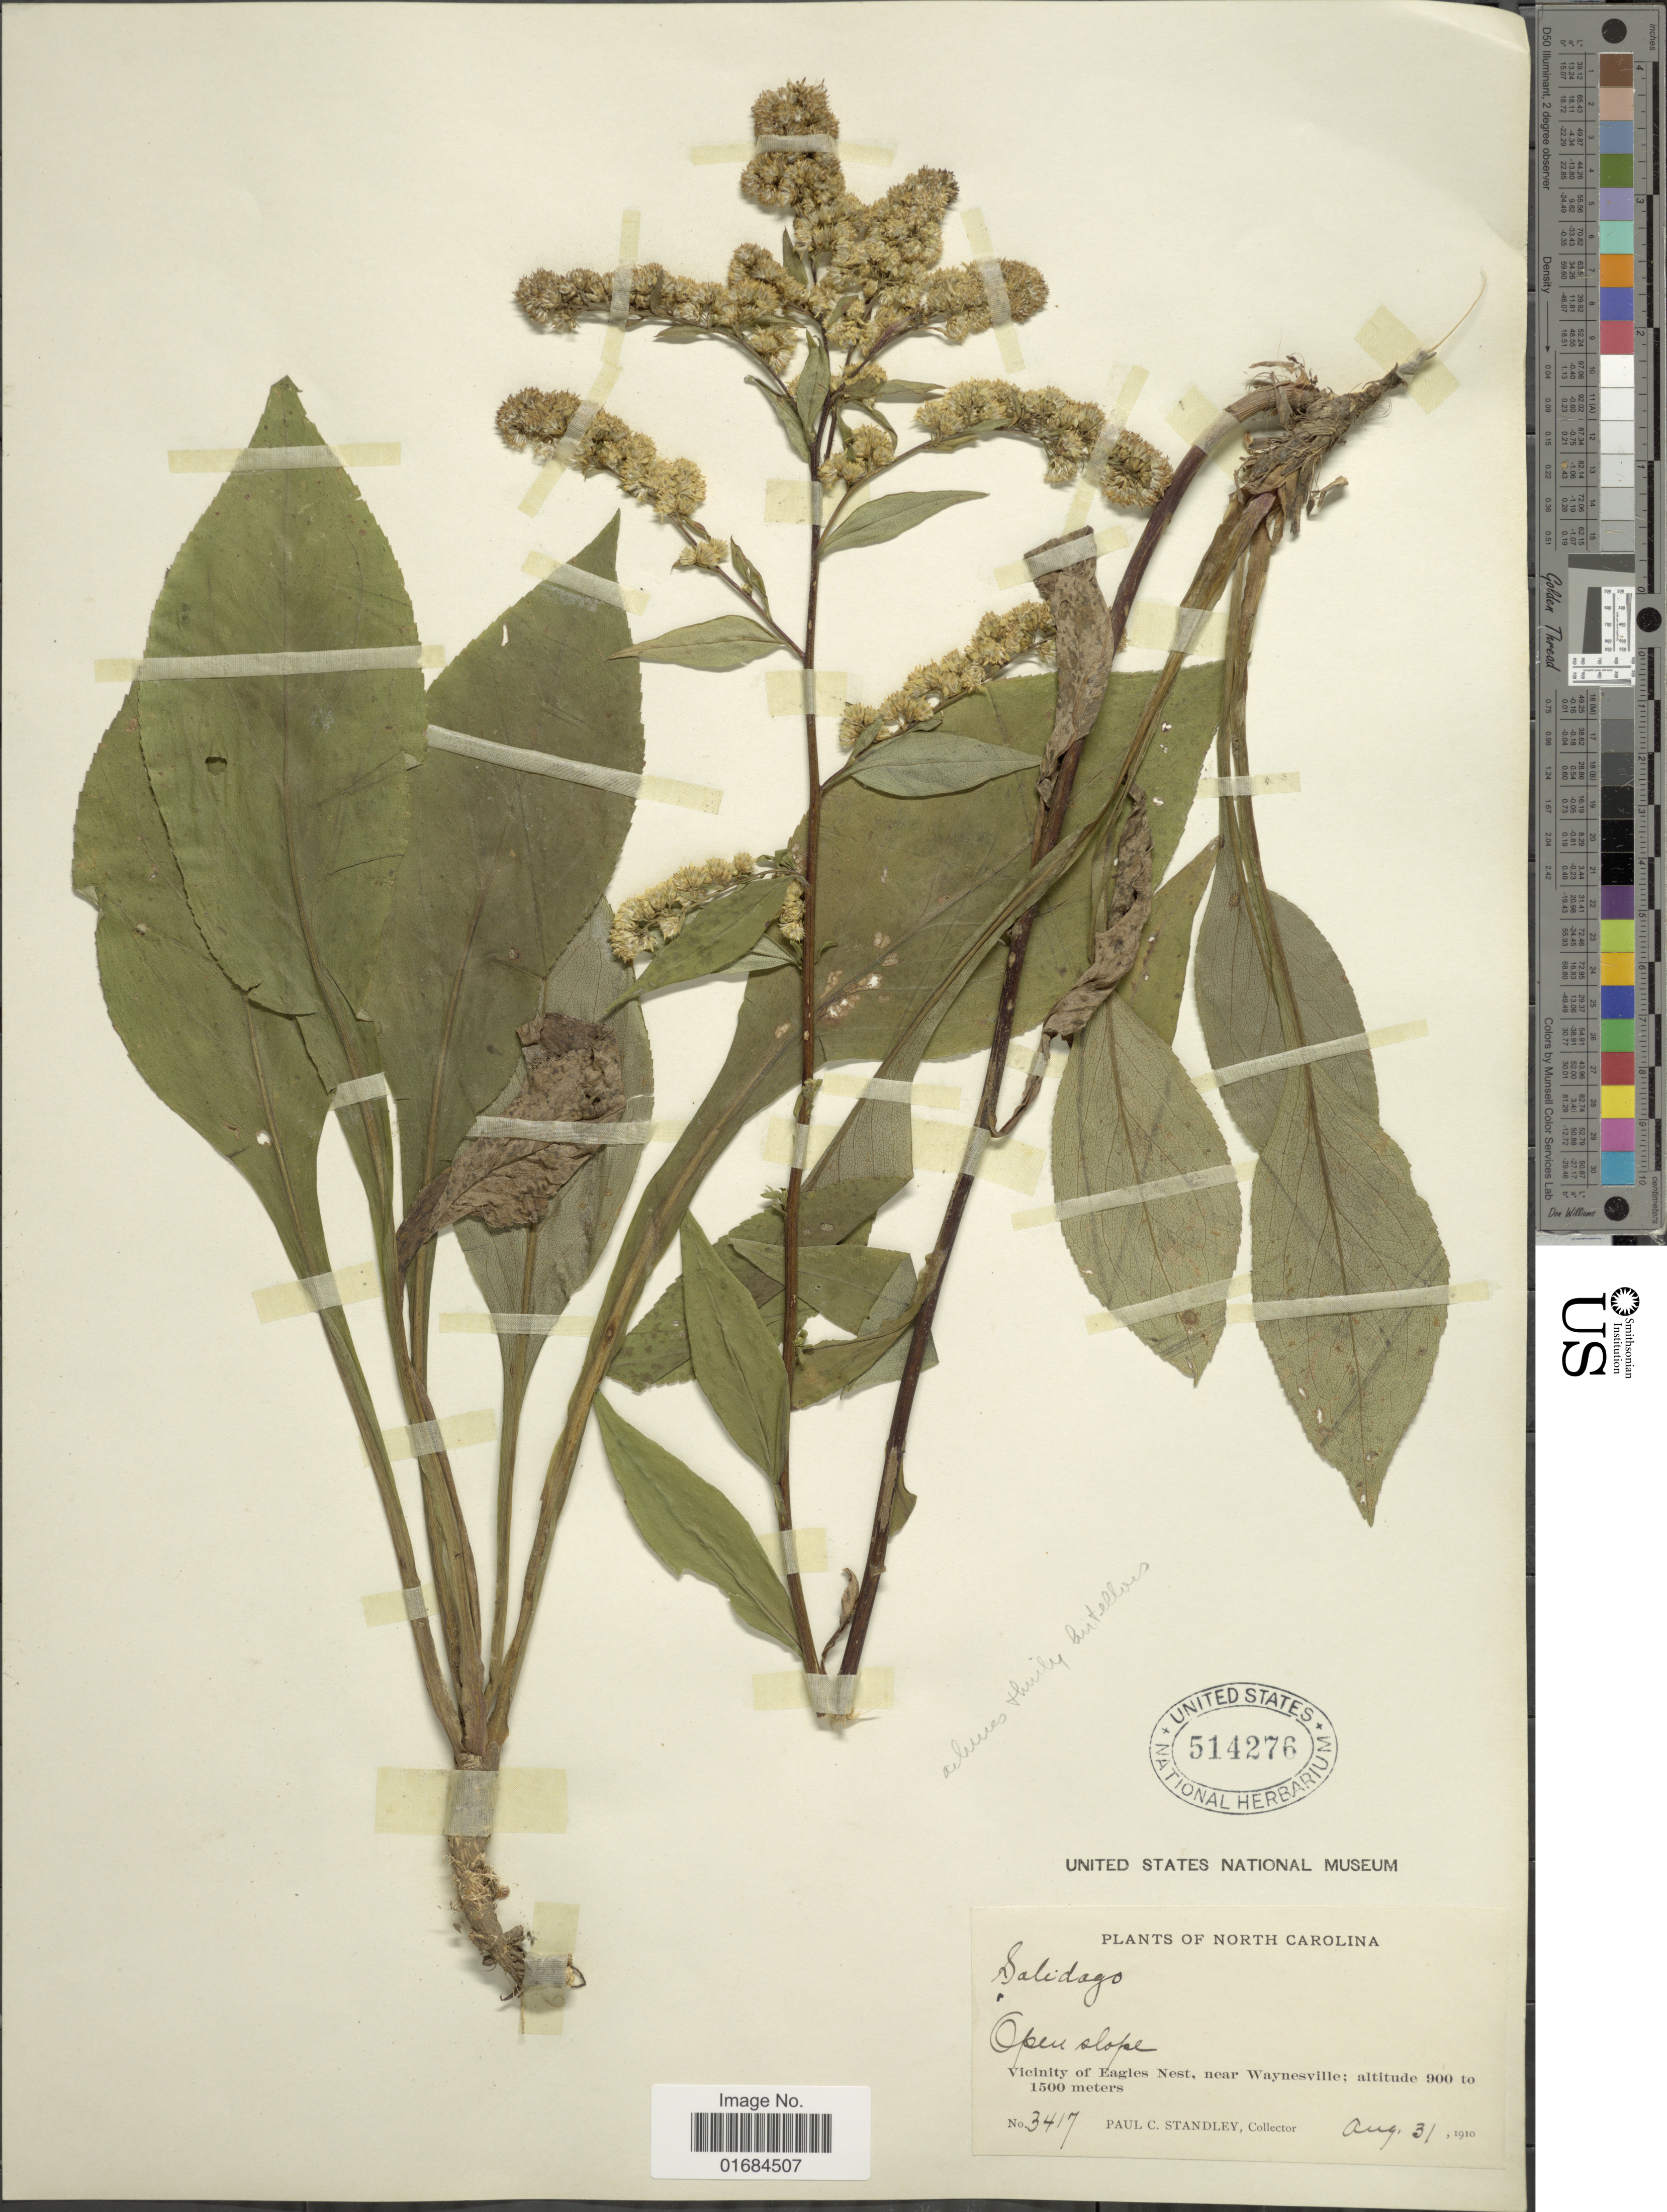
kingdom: Plantae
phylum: Tracheophyta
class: Magnoliopsida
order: Asterales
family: Asteraceae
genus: Solidago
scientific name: Solidago arguta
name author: Aiton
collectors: P. C. Standley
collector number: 3417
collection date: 1910-08-31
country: United States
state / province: North Carolina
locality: Vicinity of Eagles Nest, near Waynesville.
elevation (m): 1500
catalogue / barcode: US 514276